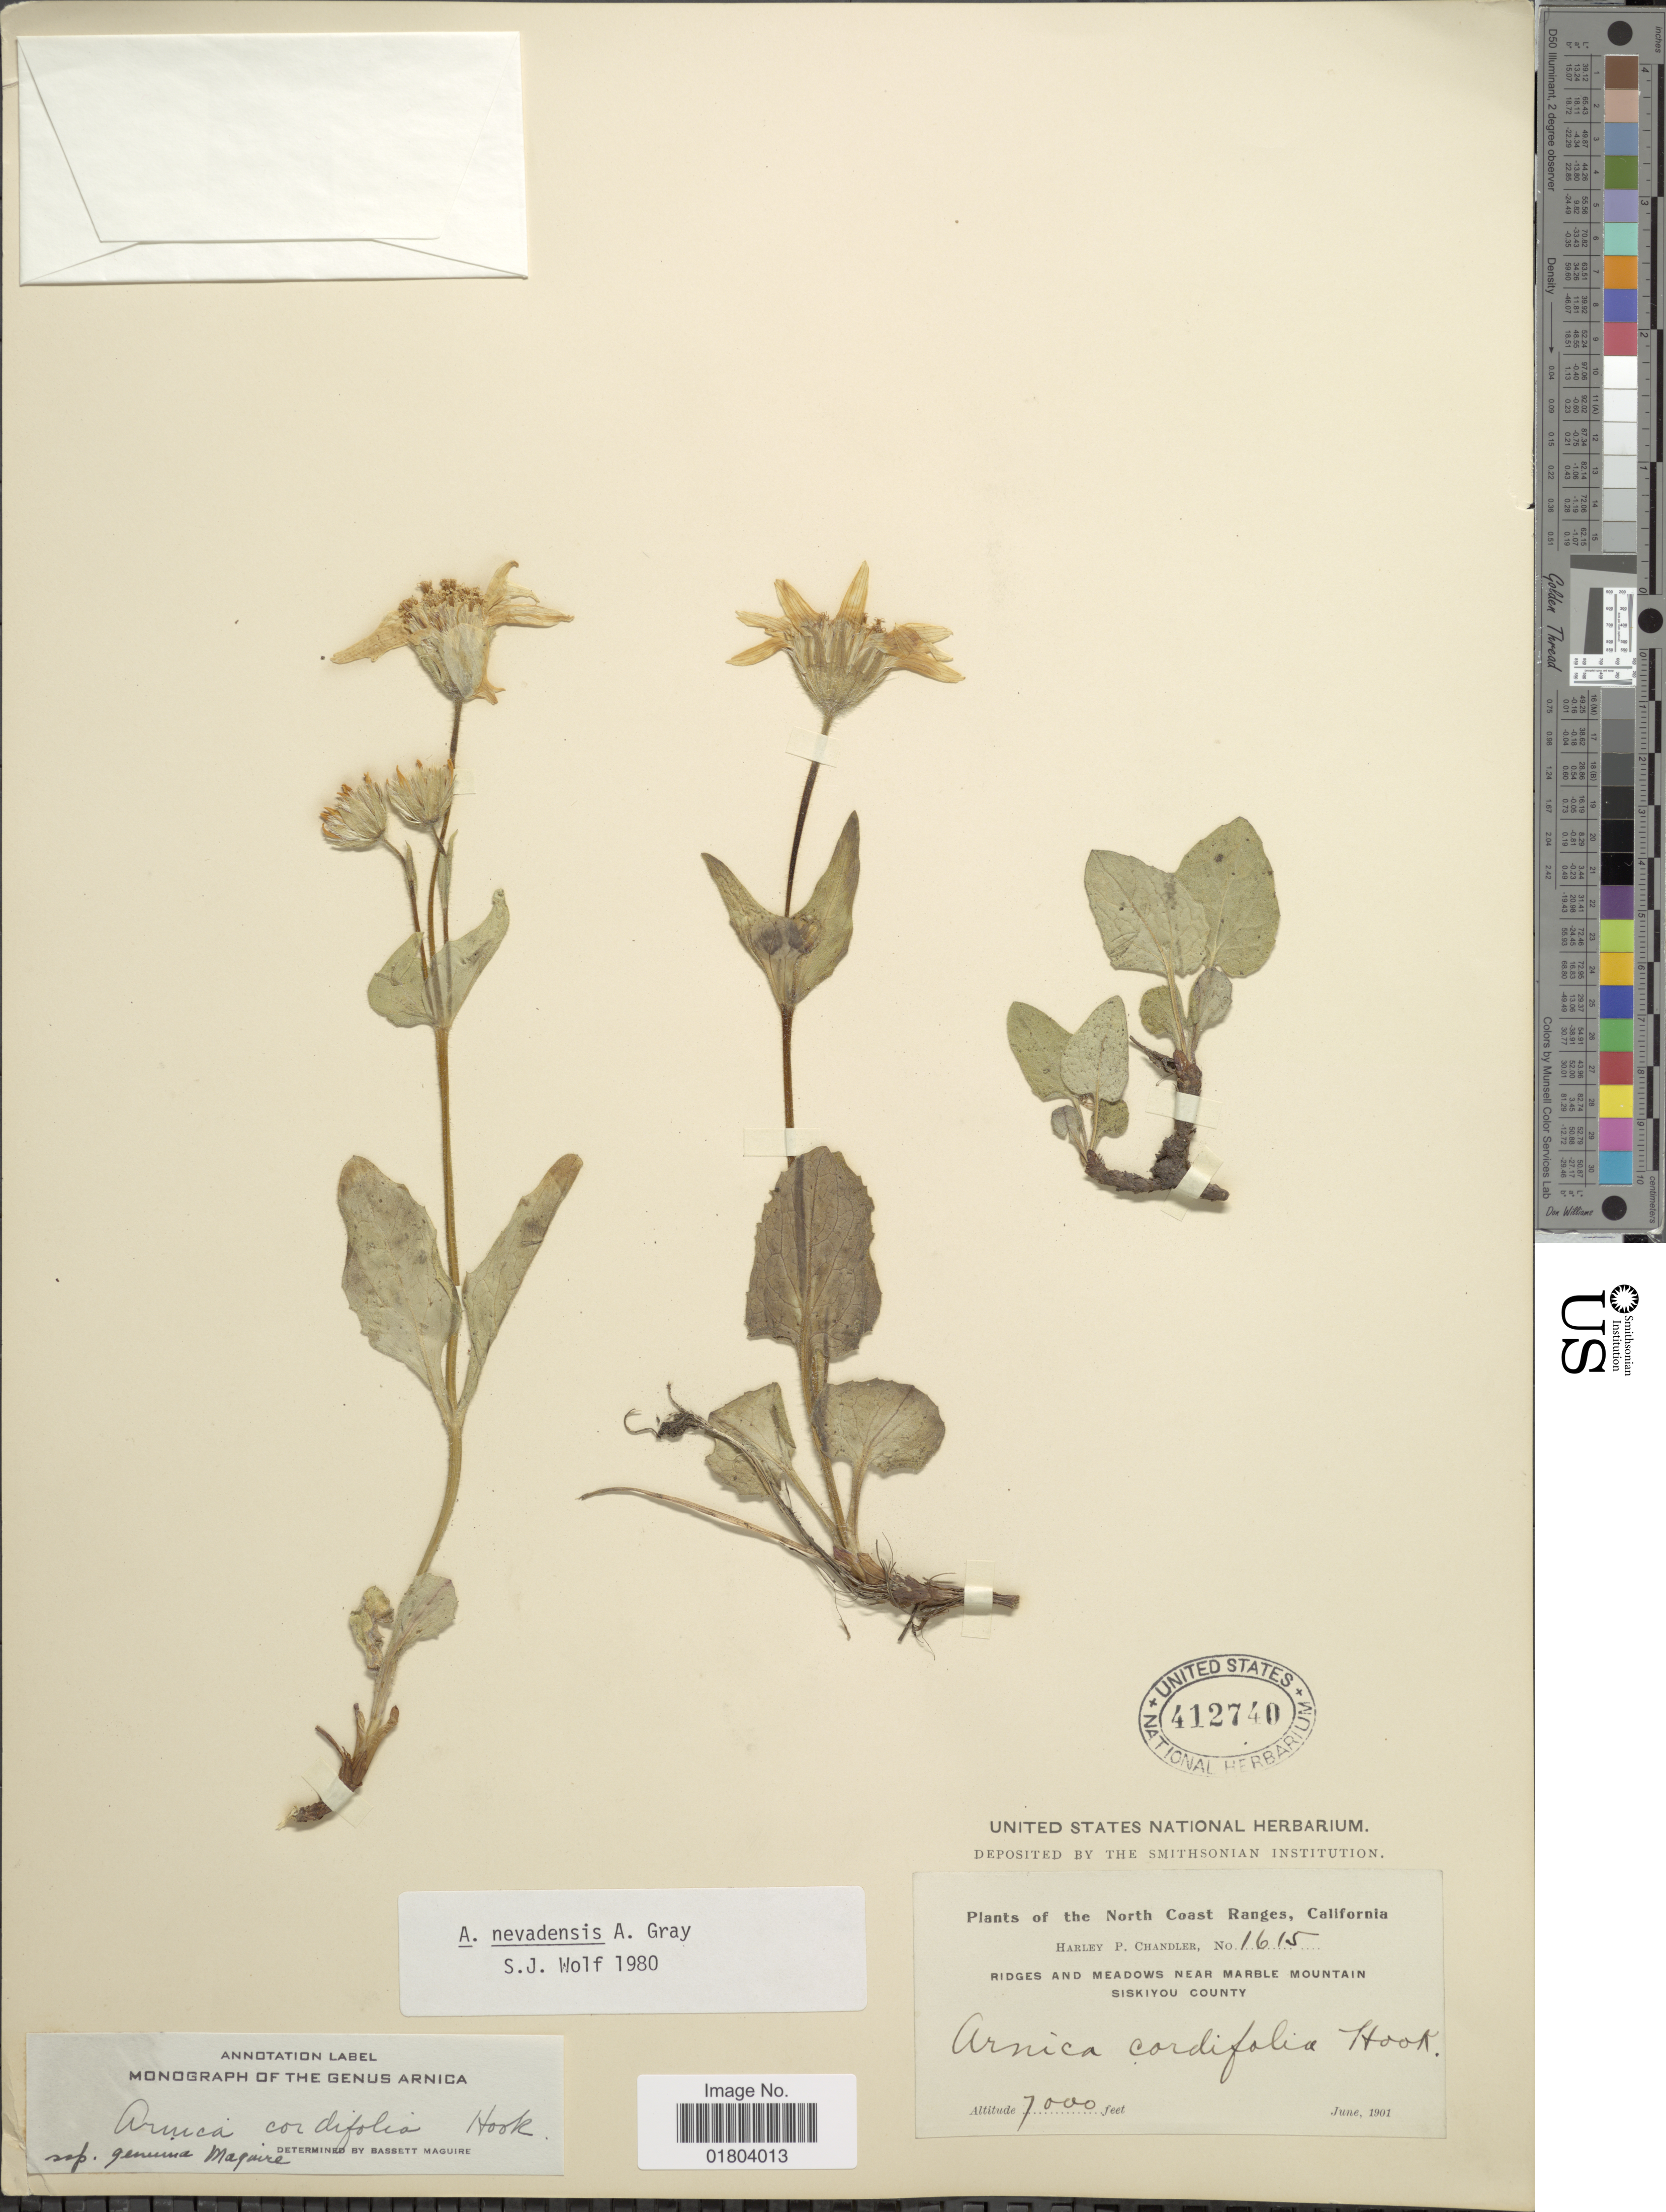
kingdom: Plantae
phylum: Tracheophyta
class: Magnoliopsida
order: Asterales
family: Asteraceae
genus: Arnica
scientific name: Arnica nevadensis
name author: A. Gray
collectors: H. Chandler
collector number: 1615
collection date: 1901-06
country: United States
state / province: California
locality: The North Coast Ranges, Ridges and Meadows near Marble Mountain, Siskiyou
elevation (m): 2134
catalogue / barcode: US 412740